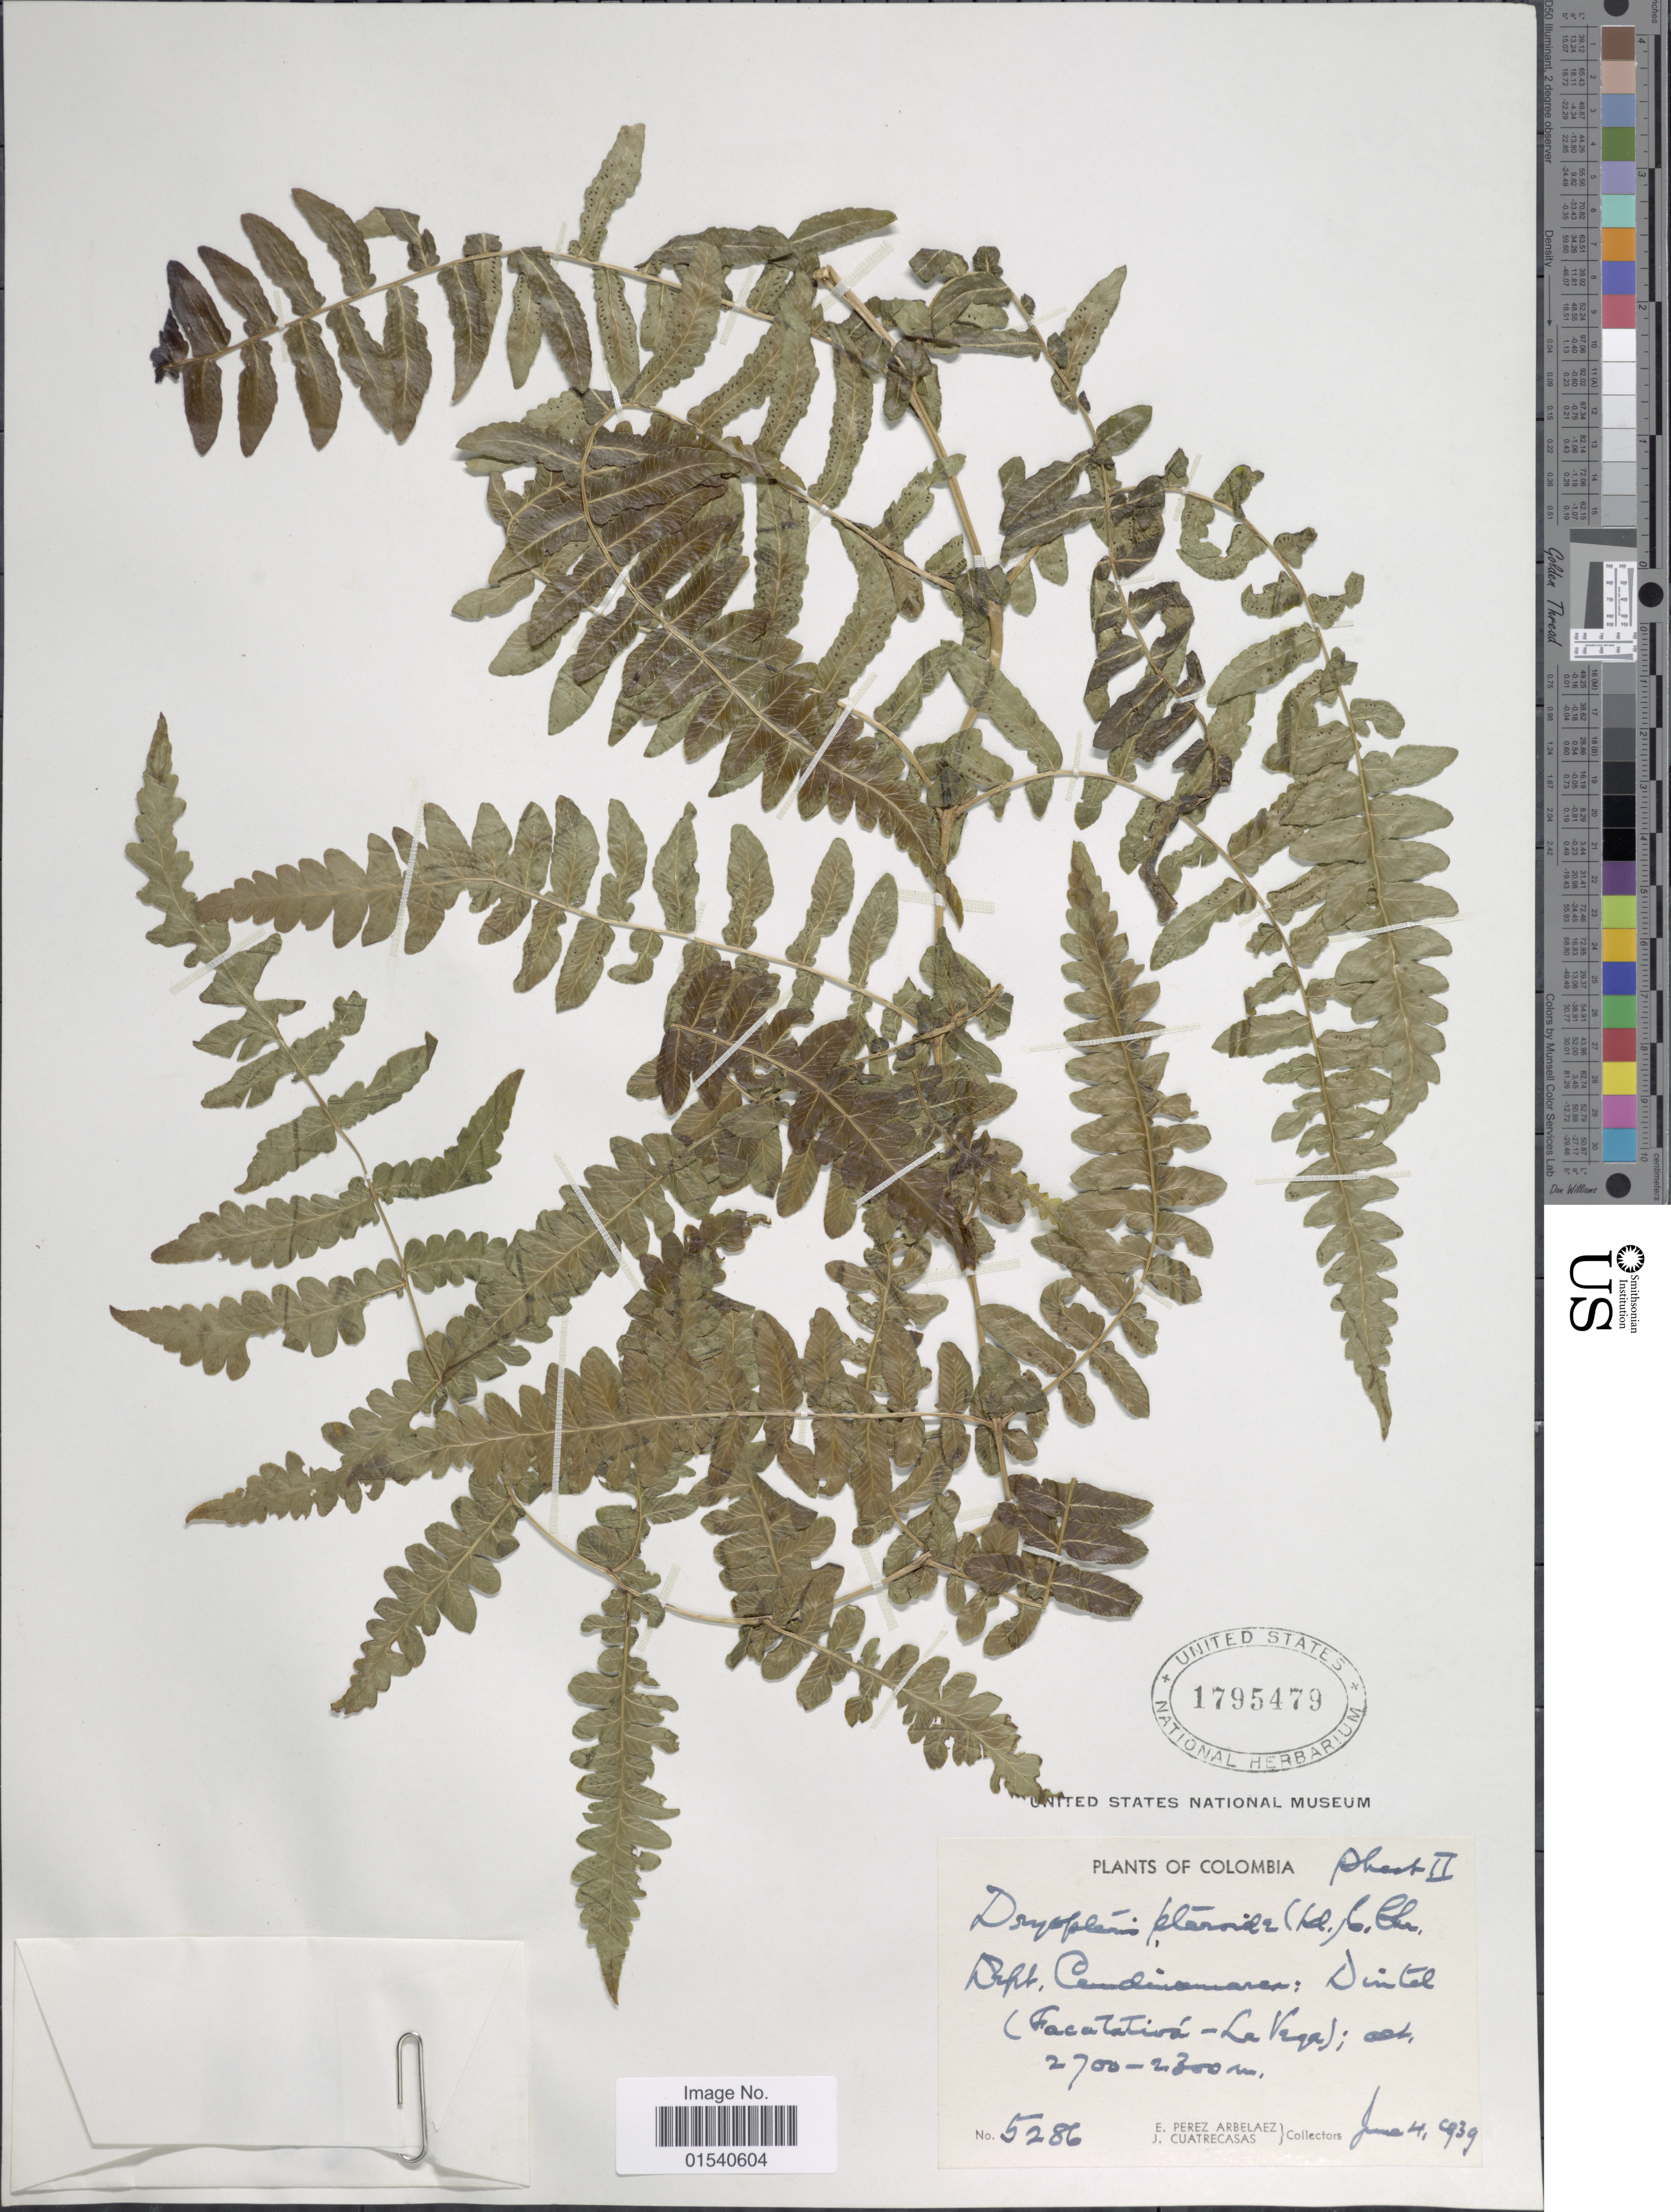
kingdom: Plantae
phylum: Tracheophyta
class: Polypodiopsida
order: Polypodiales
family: Thelypteridaceae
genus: Amauropelta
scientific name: Amauropelta pteroidea (Klotzsch) comb. nov., ined 2015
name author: (Klotzsch)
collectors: E. Pérez Arbeláez & J. Cuatrecasas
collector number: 5286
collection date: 1939-06-04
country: Colombia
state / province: Cundinamarca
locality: Dep. Cundinamarca: Dintal (Facatativá - La Vega)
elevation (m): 2300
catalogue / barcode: US 1795479